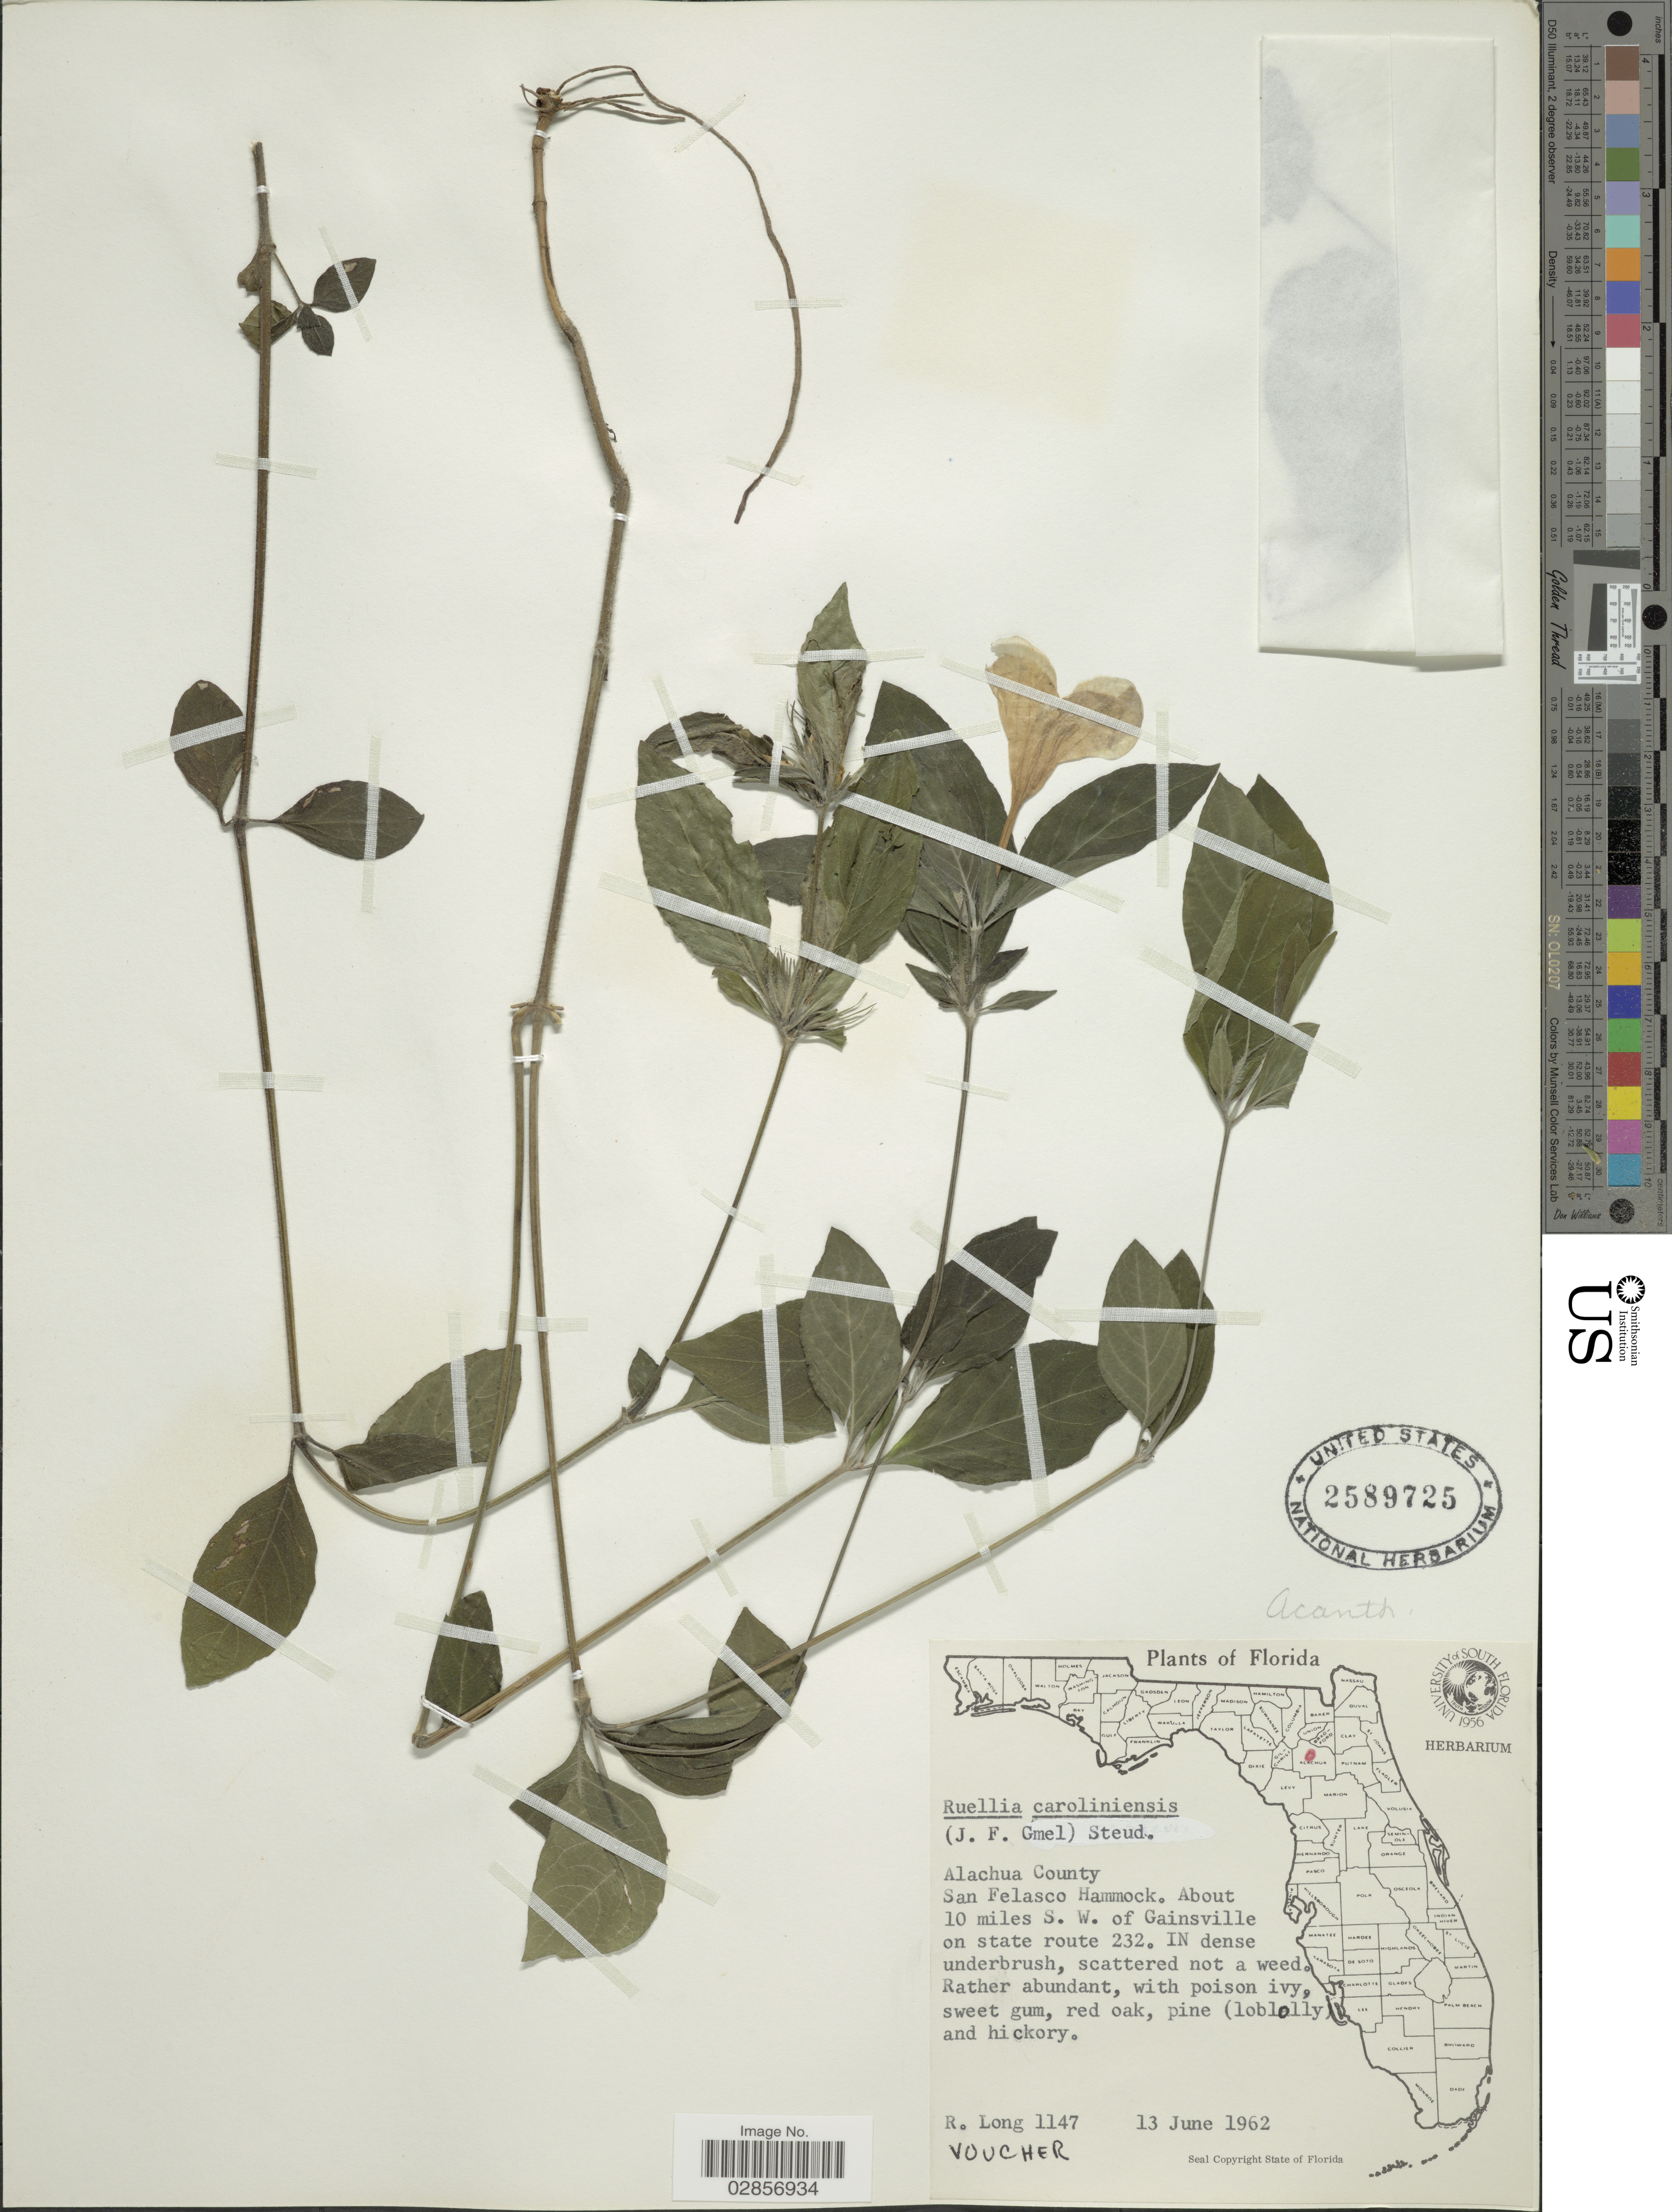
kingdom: Plantae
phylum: Tracheophyta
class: Magnoliopsida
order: Lamiales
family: Acanthaceae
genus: Ruellia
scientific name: Ruellia caroliniensis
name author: (J.F. Gmel.) Steud.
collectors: R. Long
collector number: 1147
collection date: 1962-06-13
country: United States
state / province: Florida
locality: Alachua County. San Felasco Hammock. About 10 miles S.W. of Gainsville on state route 232.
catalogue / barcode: US 2589725